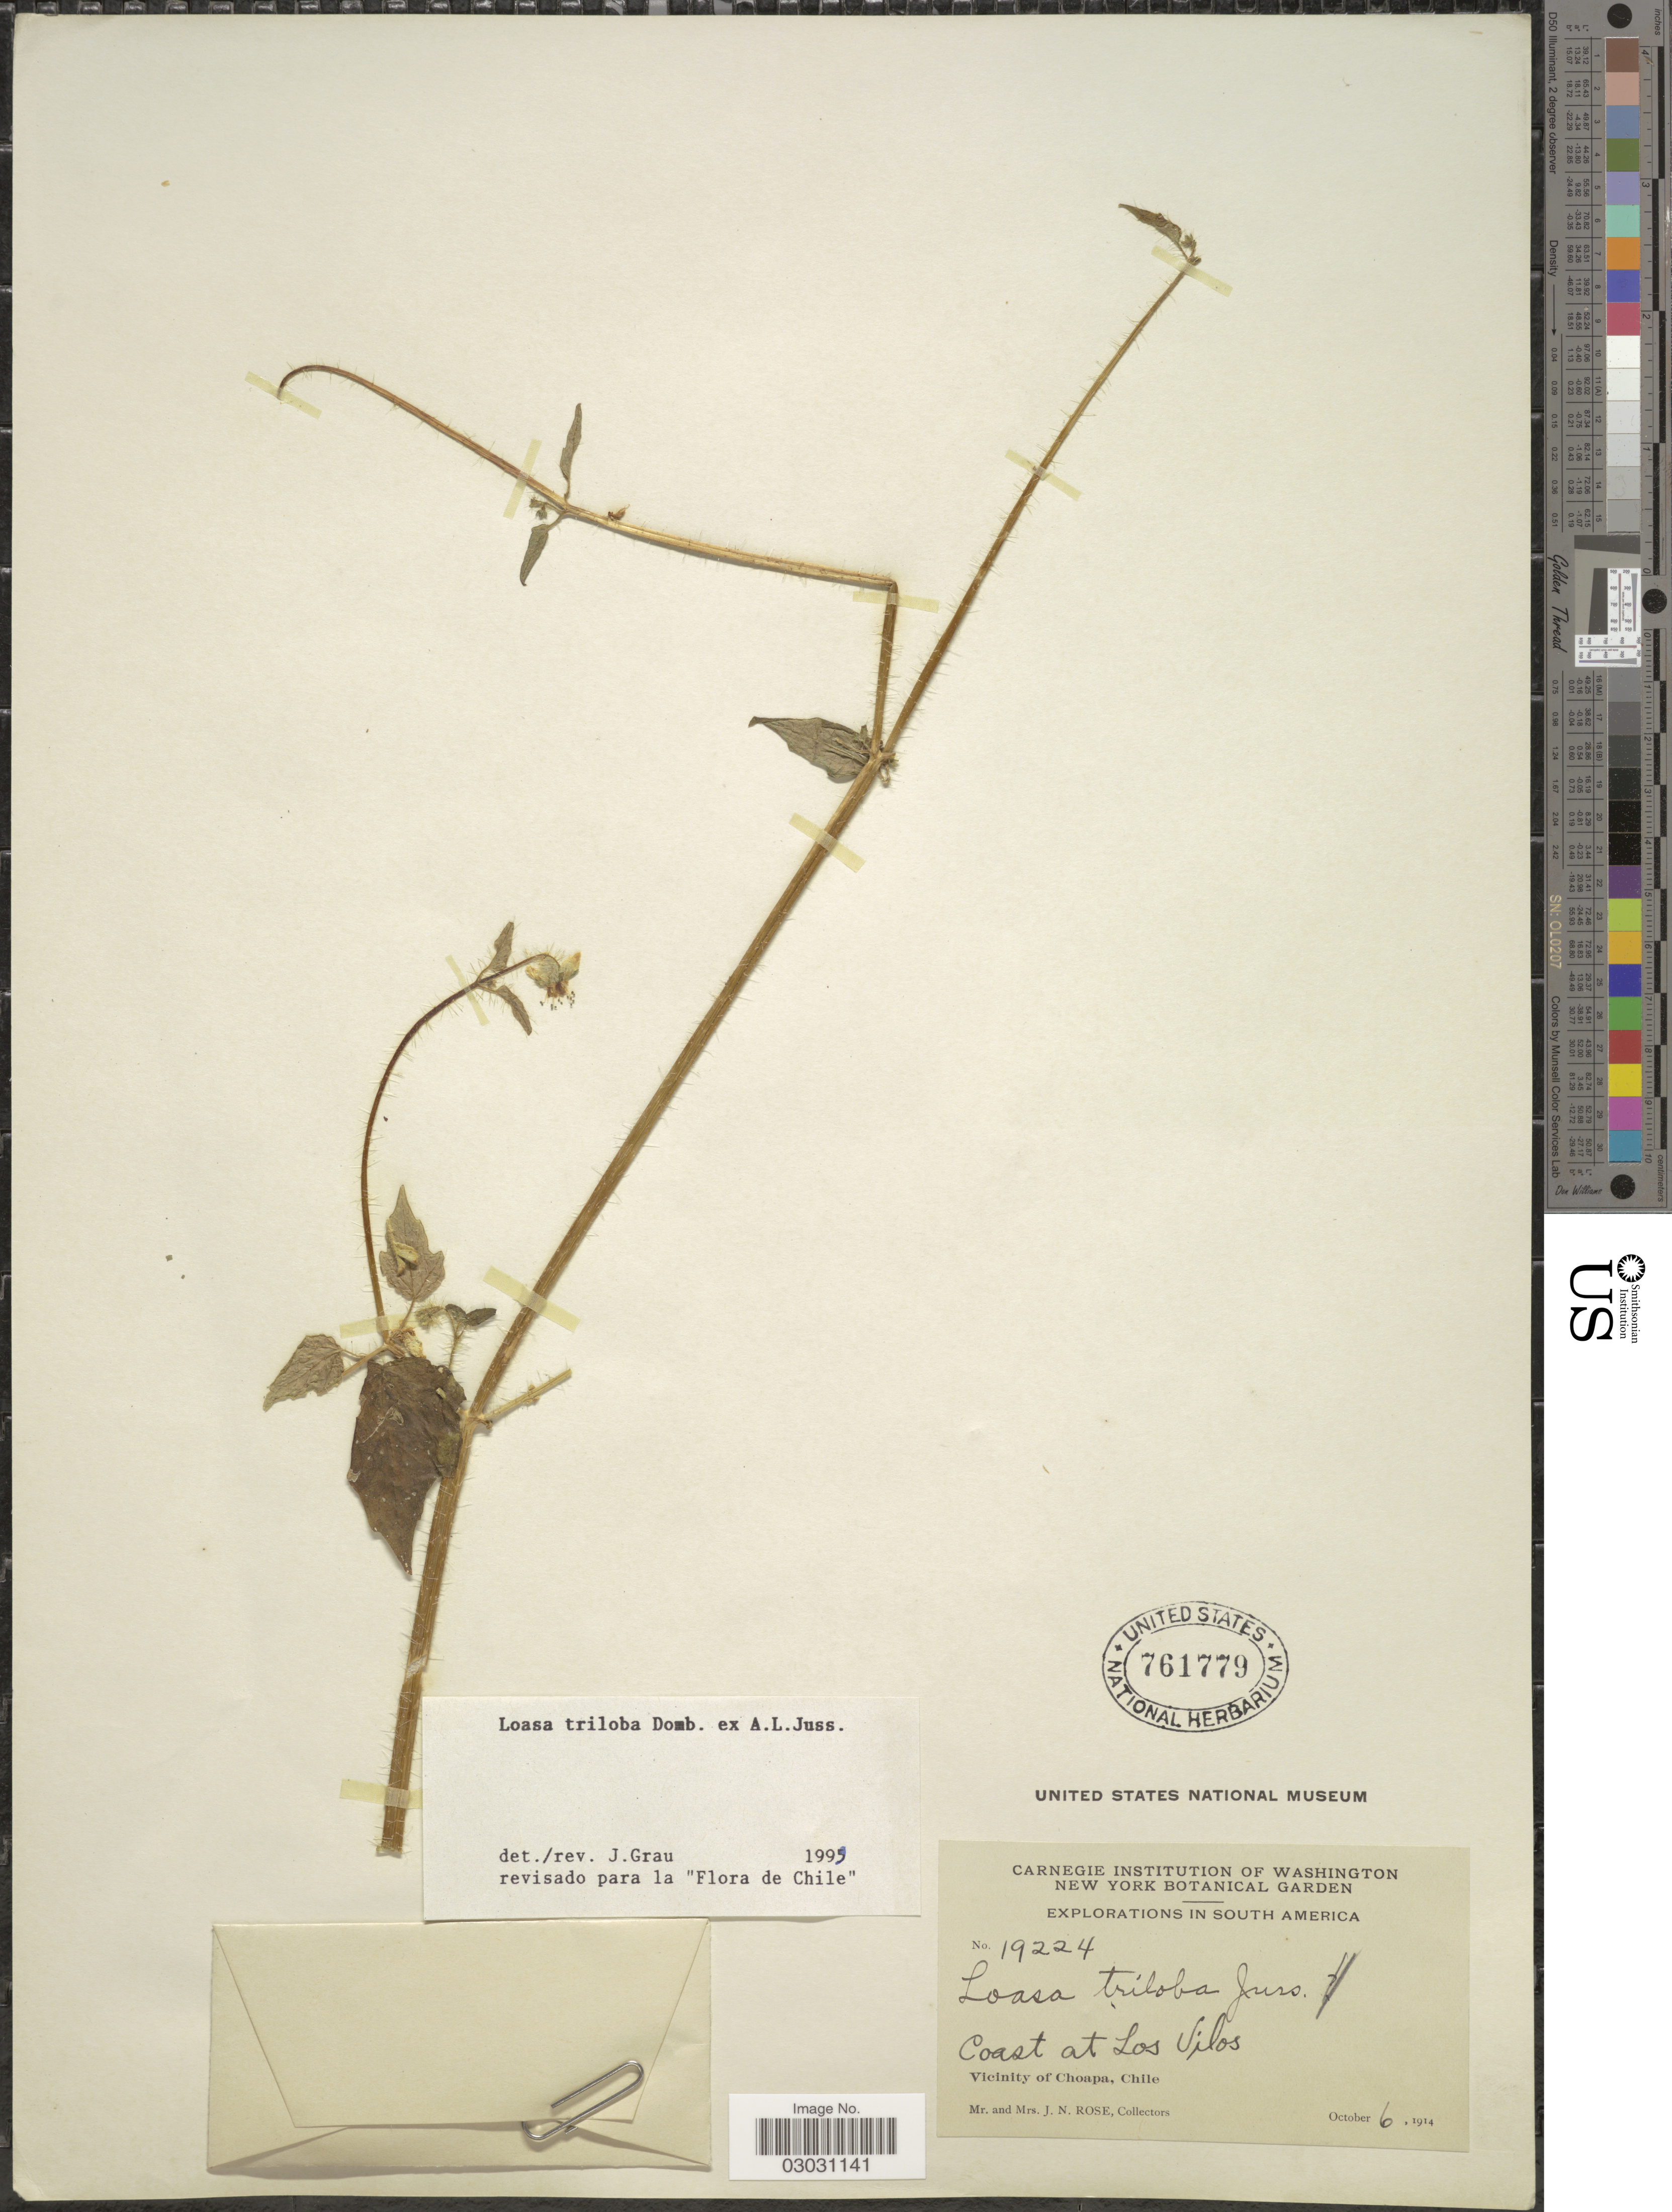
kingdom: Plantae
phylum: Tracheophyta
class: Magnoliopsida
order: Cornales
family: Loasaceae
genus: Loasa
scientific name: Loasa triloba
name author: Dombey ex Juss.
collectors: J. N. Rose & L. B. Rose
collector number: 19224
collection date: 1914-10-06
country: Chile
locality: Coast at Los Vilos, Vicinity of Choapa, Chile.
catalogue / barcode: US 761779